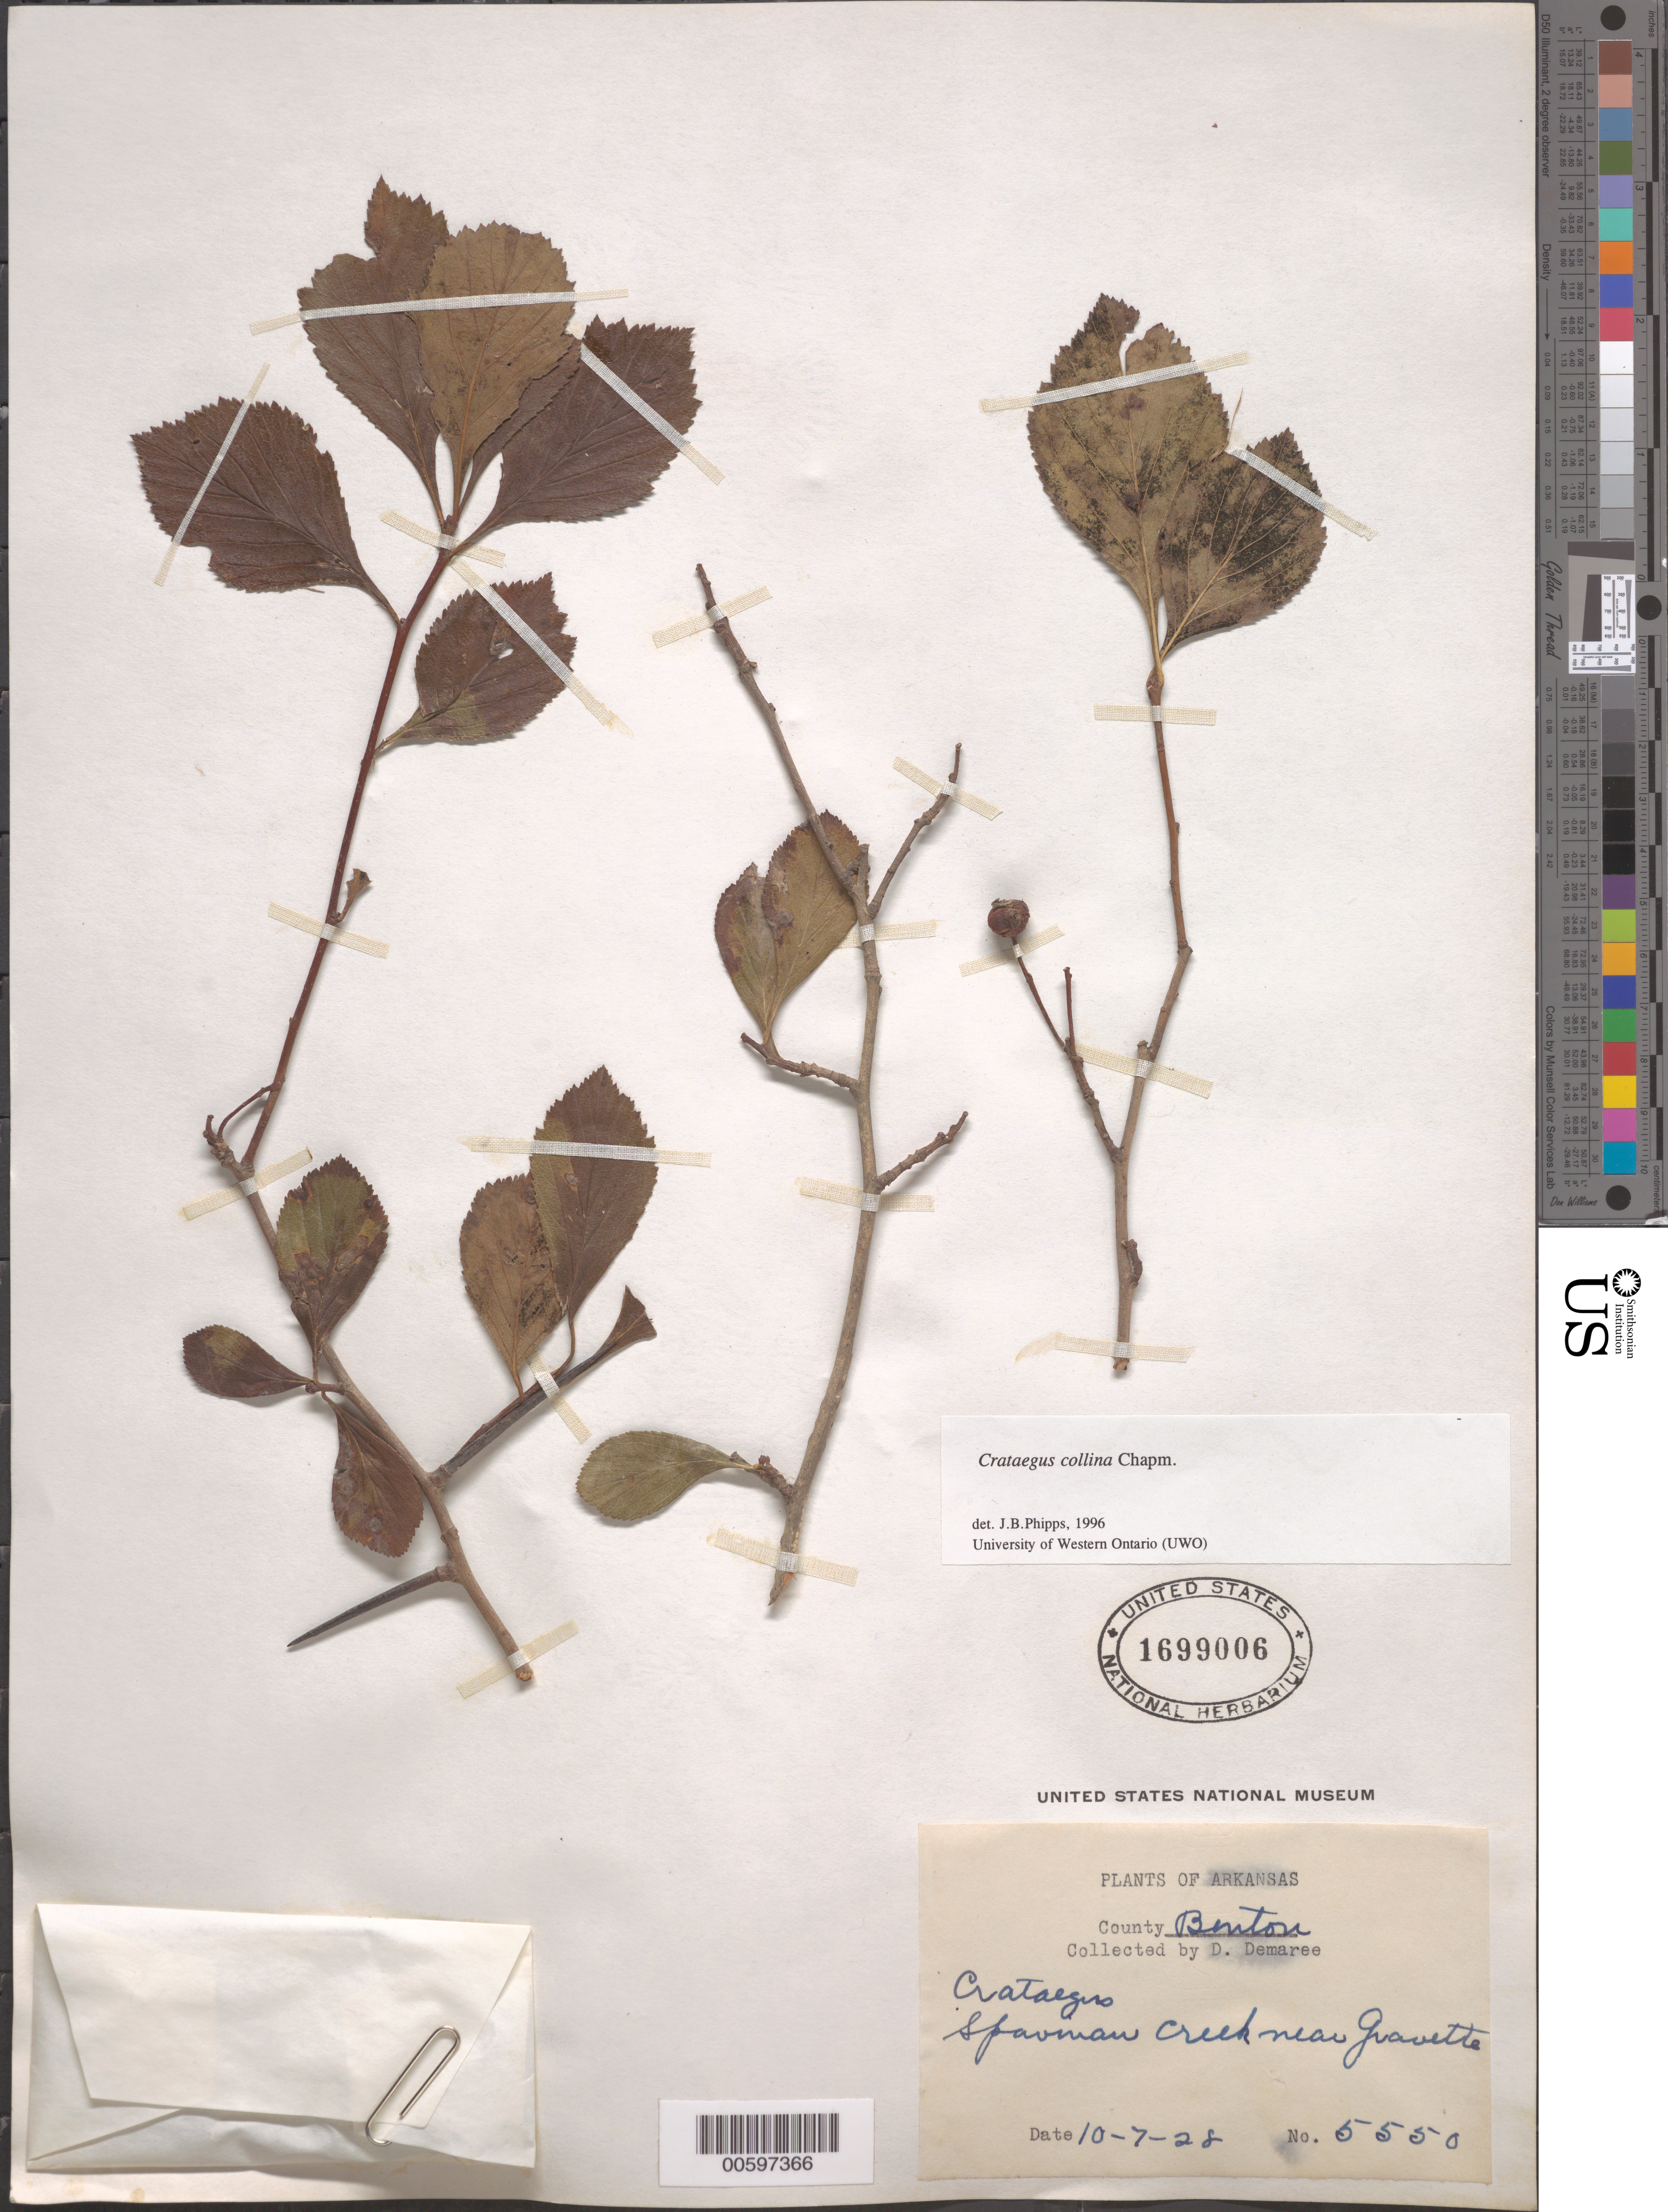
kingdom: Plantae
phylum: Tracheophyta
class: Magnoliopsida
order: Rosales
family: Rosaceae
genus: Crataegus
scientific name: Crataegus collina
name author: Chapm.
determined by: Phipps, James B., (UWO), University of Western Ontario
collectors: D. Demaree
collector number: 5550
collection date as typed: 10 Jul 1928 or 07 Oct 1928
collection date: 1928-07-10 or 1928-10-07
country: United States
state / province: Arkansas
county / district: Benton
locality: Spavinan (?) Creek, near Gravette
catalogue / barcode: US 1699006